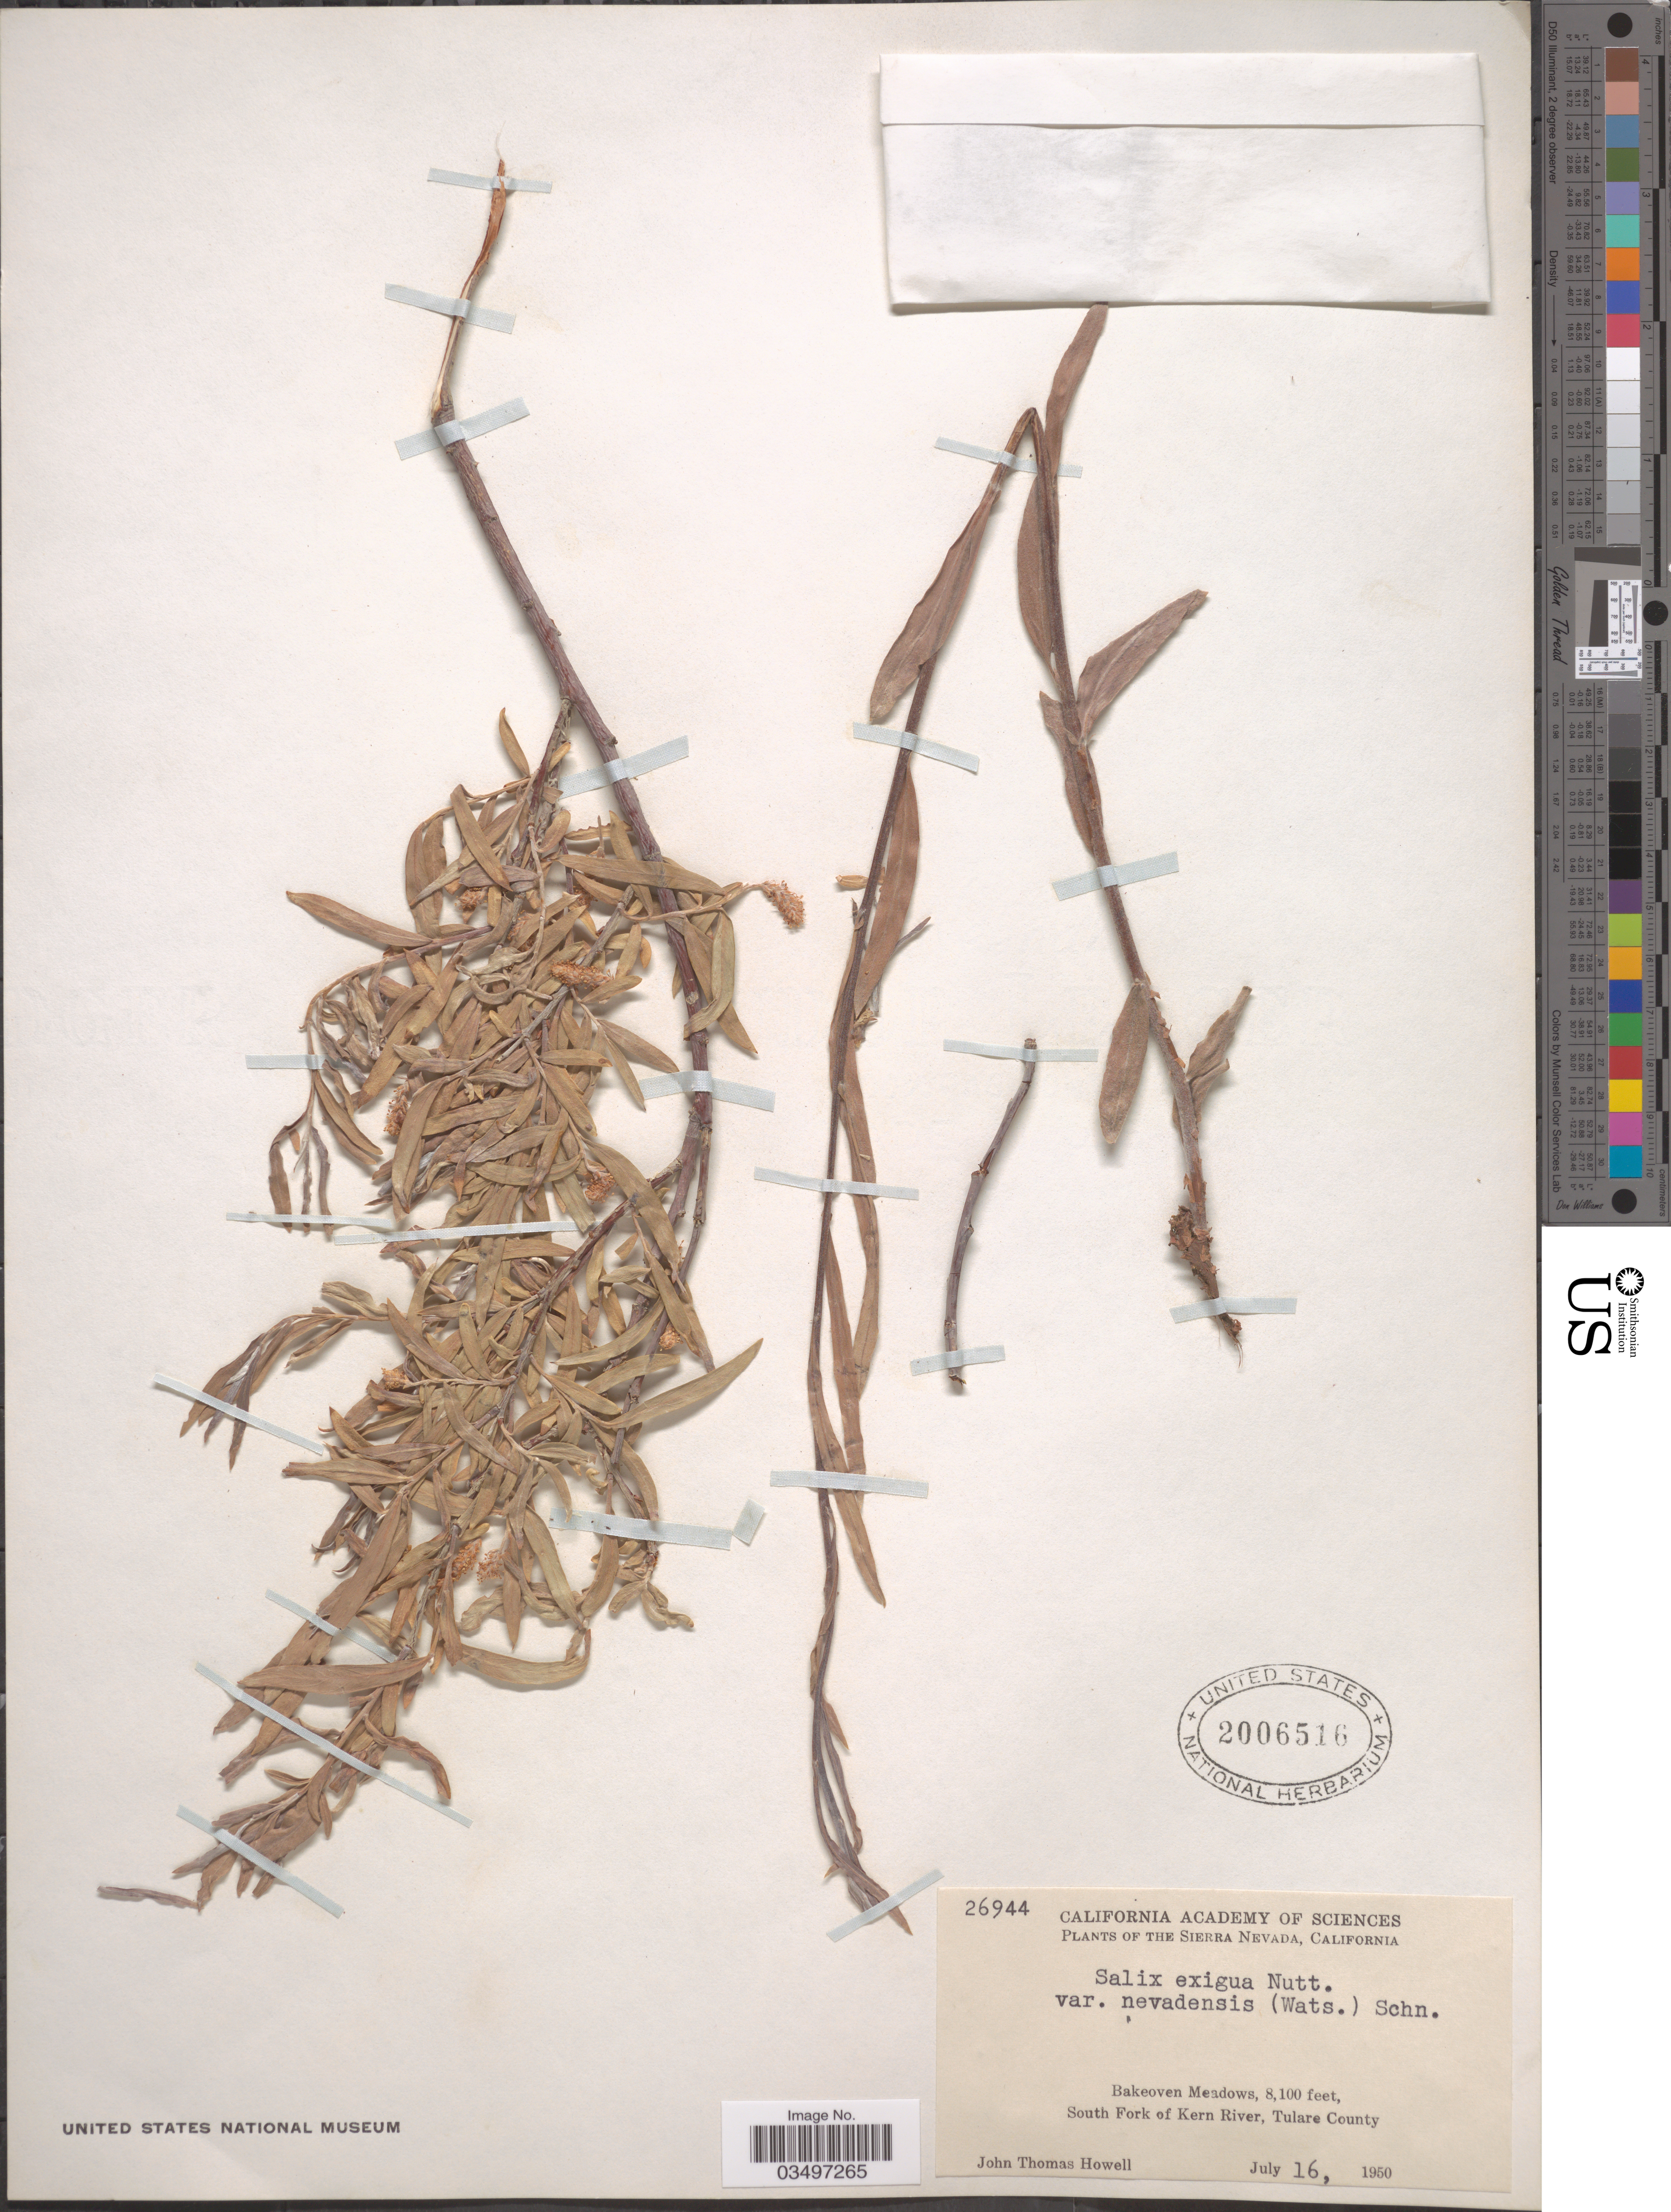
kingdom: Plantae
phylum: Tracheophyta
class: Magnoliopsida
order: Malpighiales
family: Salicaceae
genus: Salix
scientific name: Salix exigua var. nevadensis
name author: (S. Watson) C.K. Schneid.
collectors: J. T. Howell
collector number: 26944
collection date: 1950-07-16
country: United States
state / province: California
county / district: Tulare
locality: The Sierra Nevada, Bakeoven Meadows, South Fork of Kern River, Tulare County.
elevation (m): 2469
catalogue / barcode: US 2006516